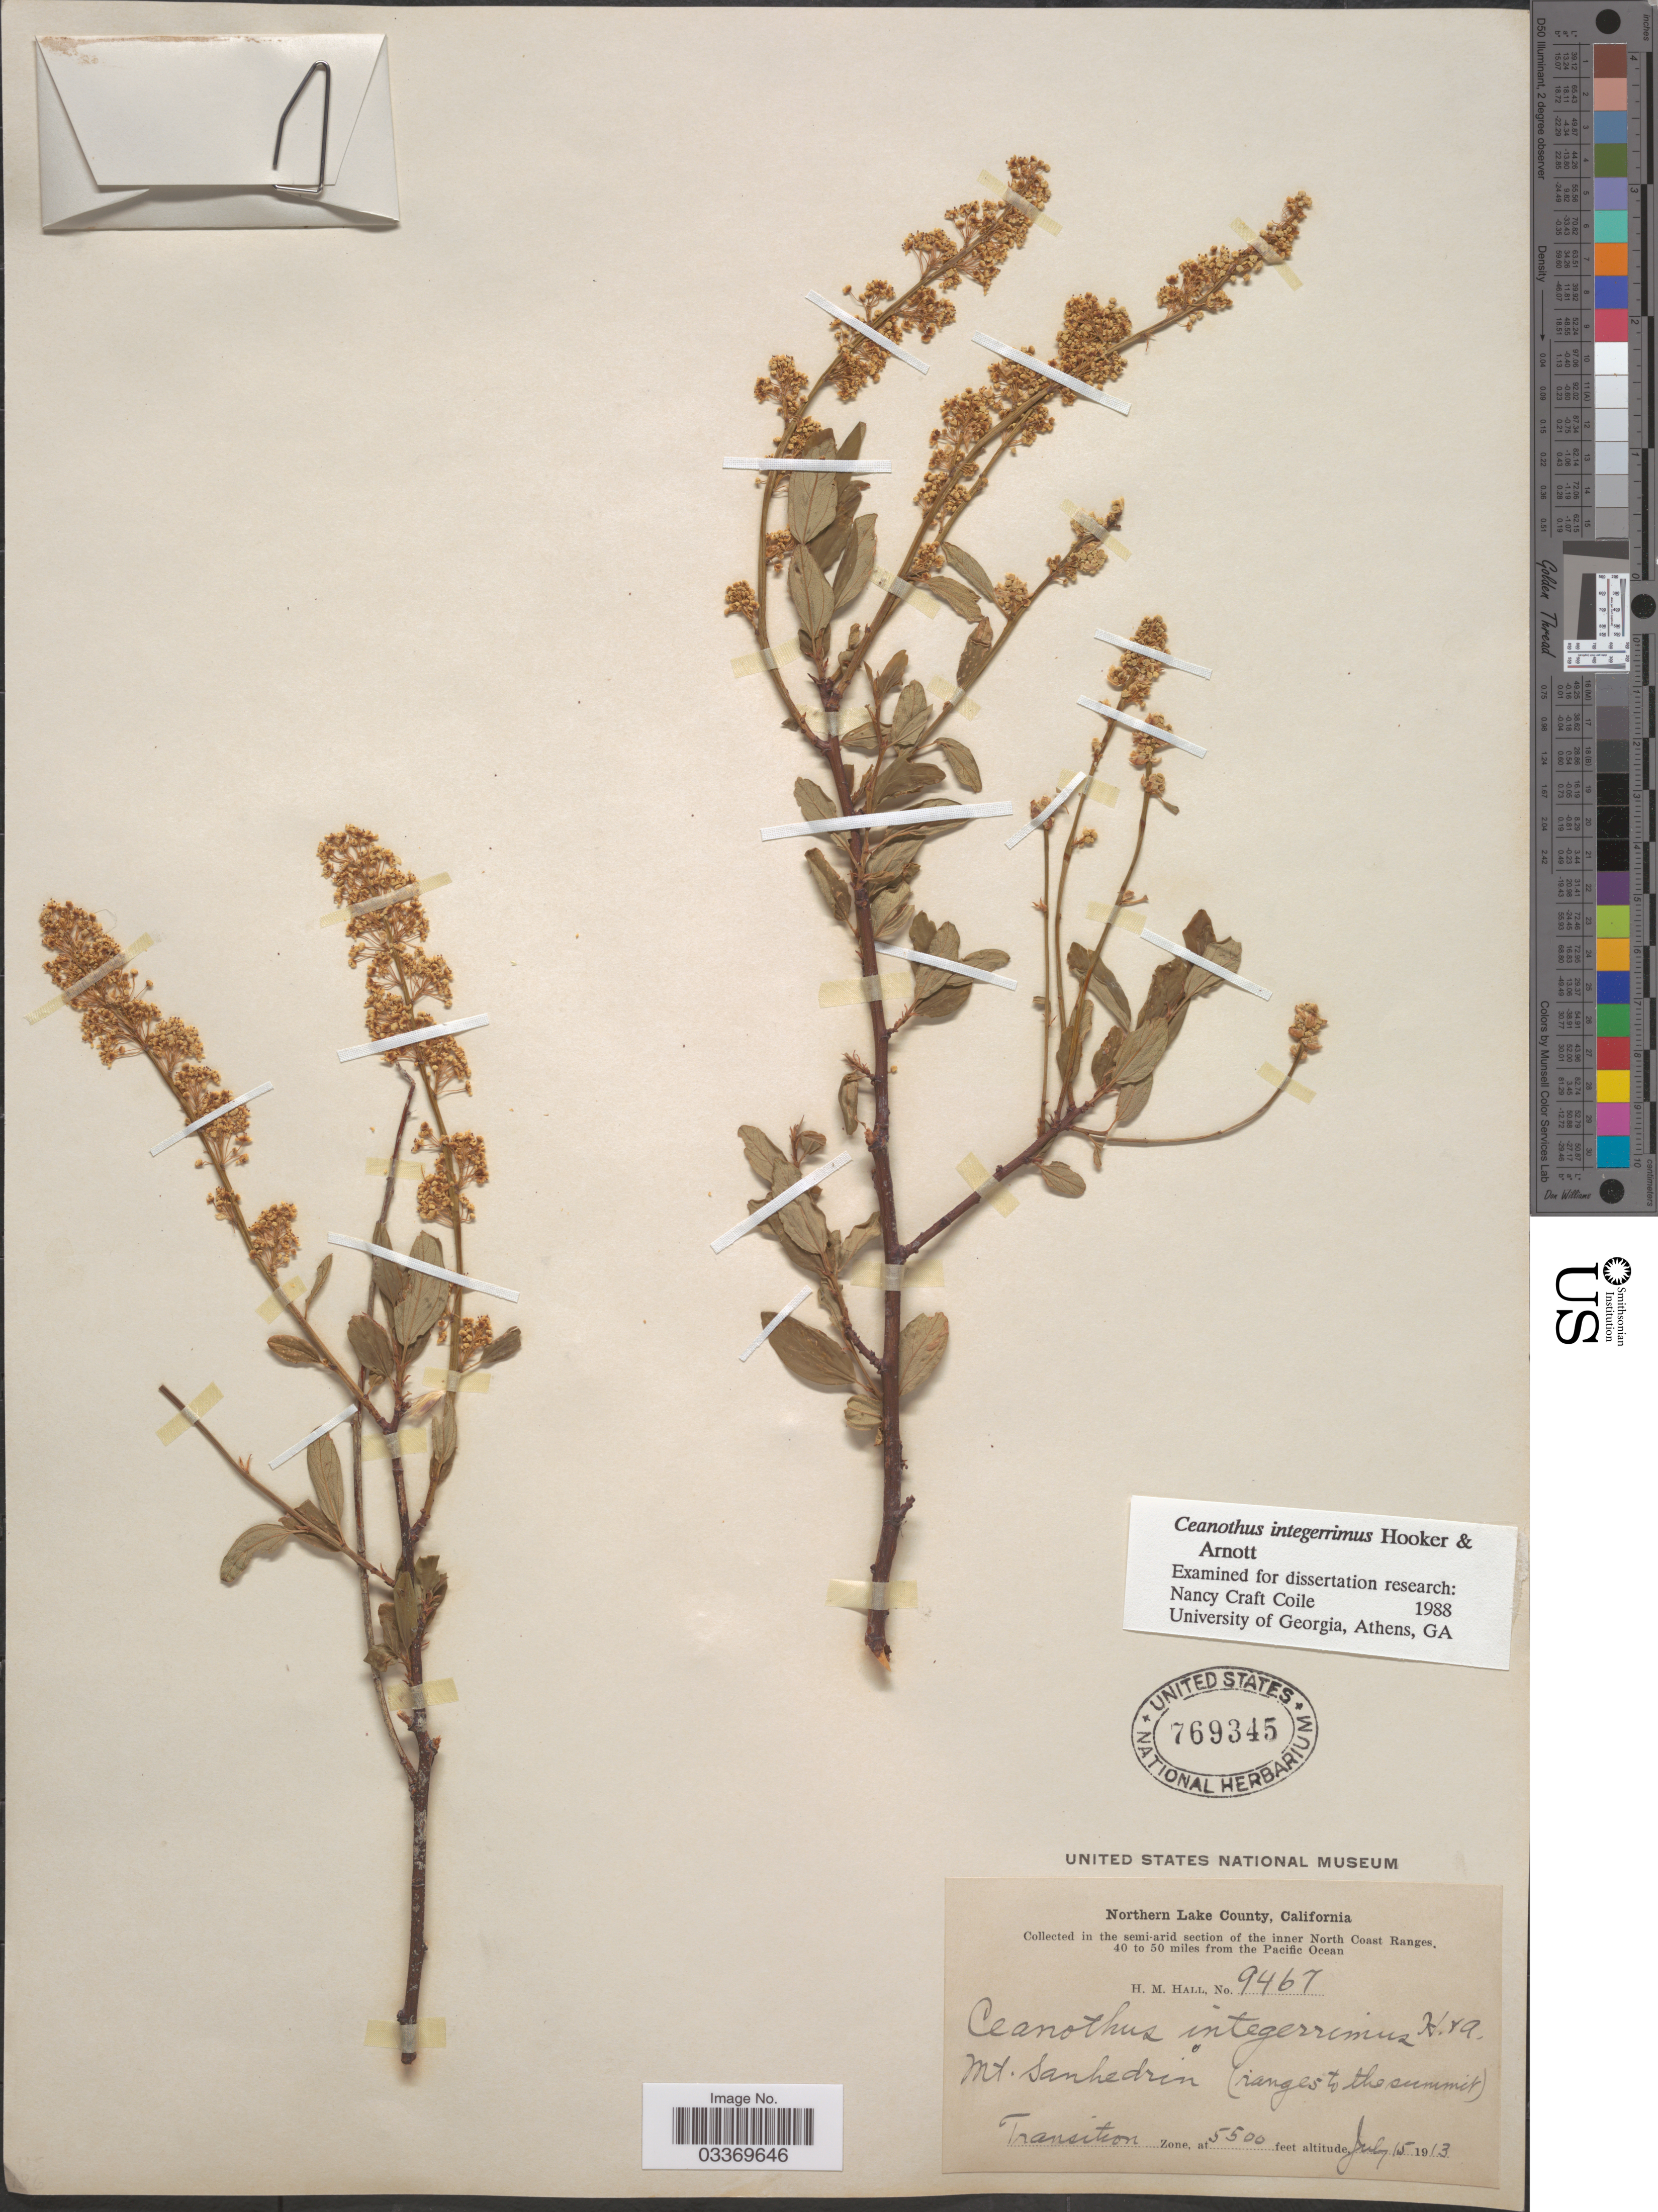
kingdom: Plantae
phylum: Tracheophyta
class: Magnoliopsida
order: Rosales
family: Rhamnaceae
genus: Ceanothus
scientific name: Ceanothus integerrimus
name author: Hook. & Arn.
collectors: H. M. Hall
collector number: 9467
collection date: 1913-07-15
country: United States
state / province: California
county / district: Lake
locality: Northern Lake County. In the semi-arid section of the inner North Coast Ranges, 40 to 50 miles from the Pacific Ocean. Mt. Sanhedrin (ranges to the summit). Transition Zone.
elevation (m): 1676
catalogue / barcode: US 769345